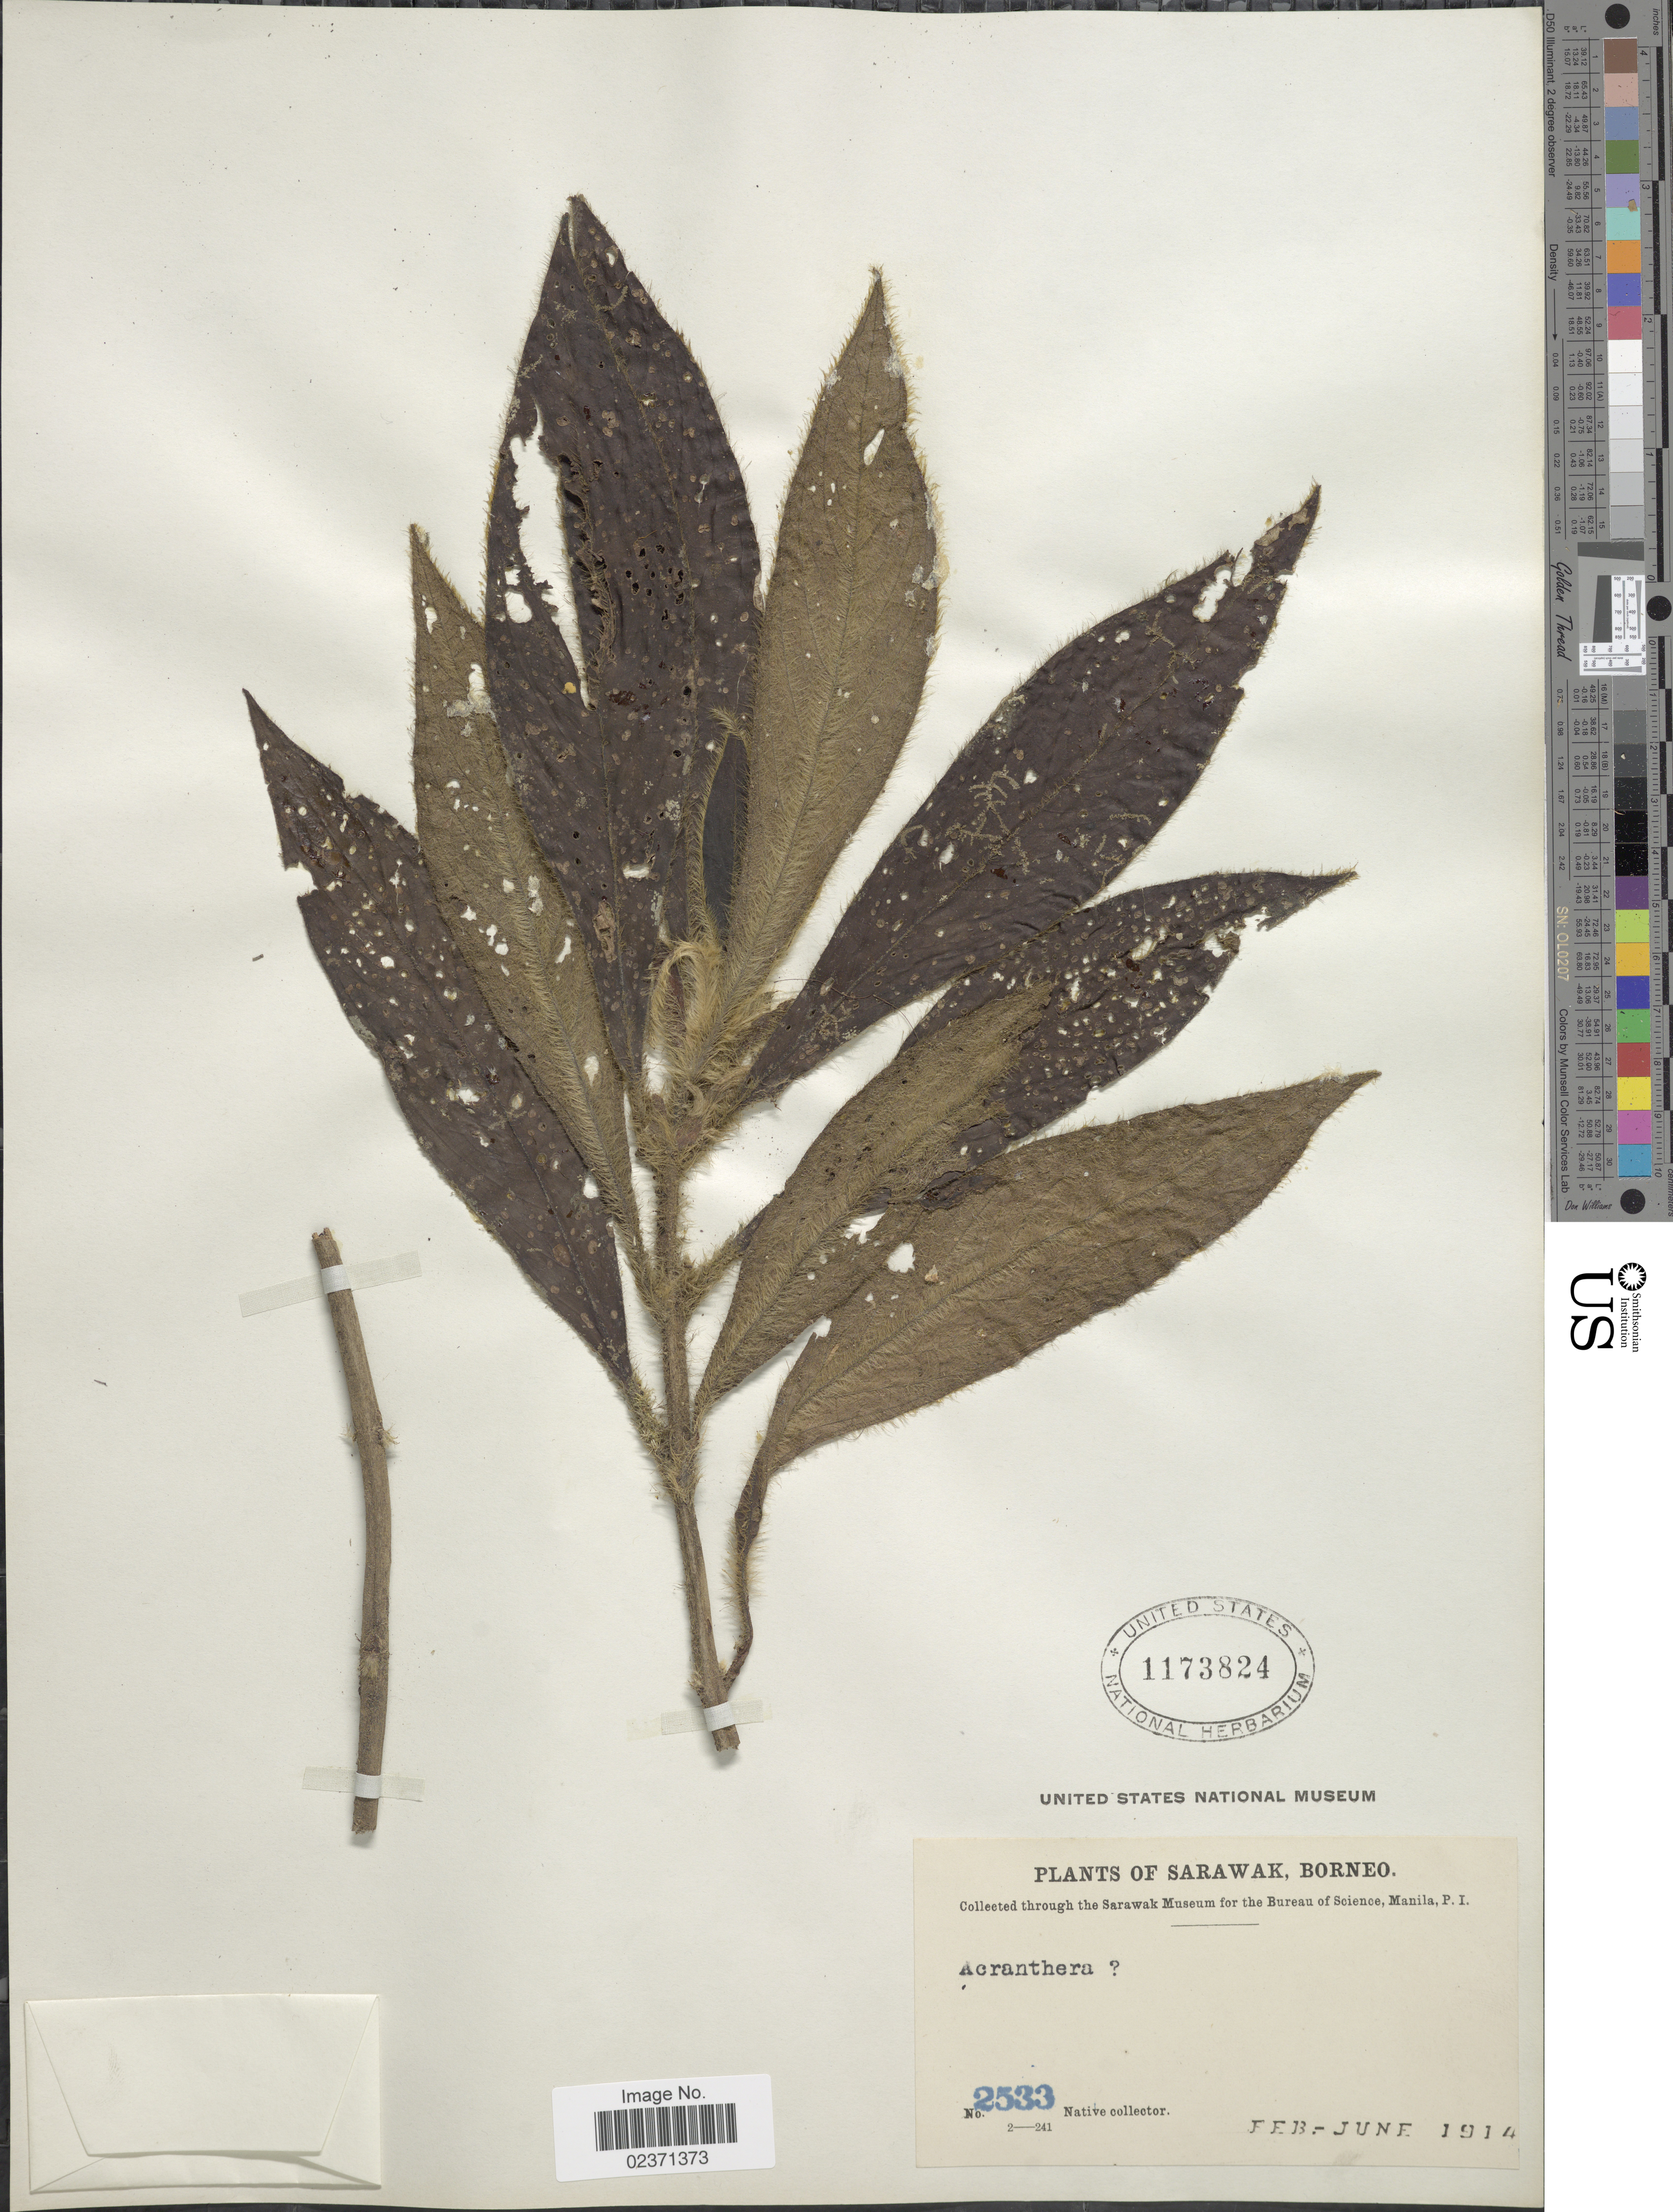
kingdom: Plantae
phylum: Tracheophyta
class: Magnoliopsida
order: Gentianales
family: Rubiaceae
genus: Acranthera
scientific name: Acranthera sp.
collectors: Native collector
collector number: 2533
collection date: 1914-02/1914-06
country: Malaysia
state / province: Sarawak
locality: Borneo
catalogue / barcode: US 1173824